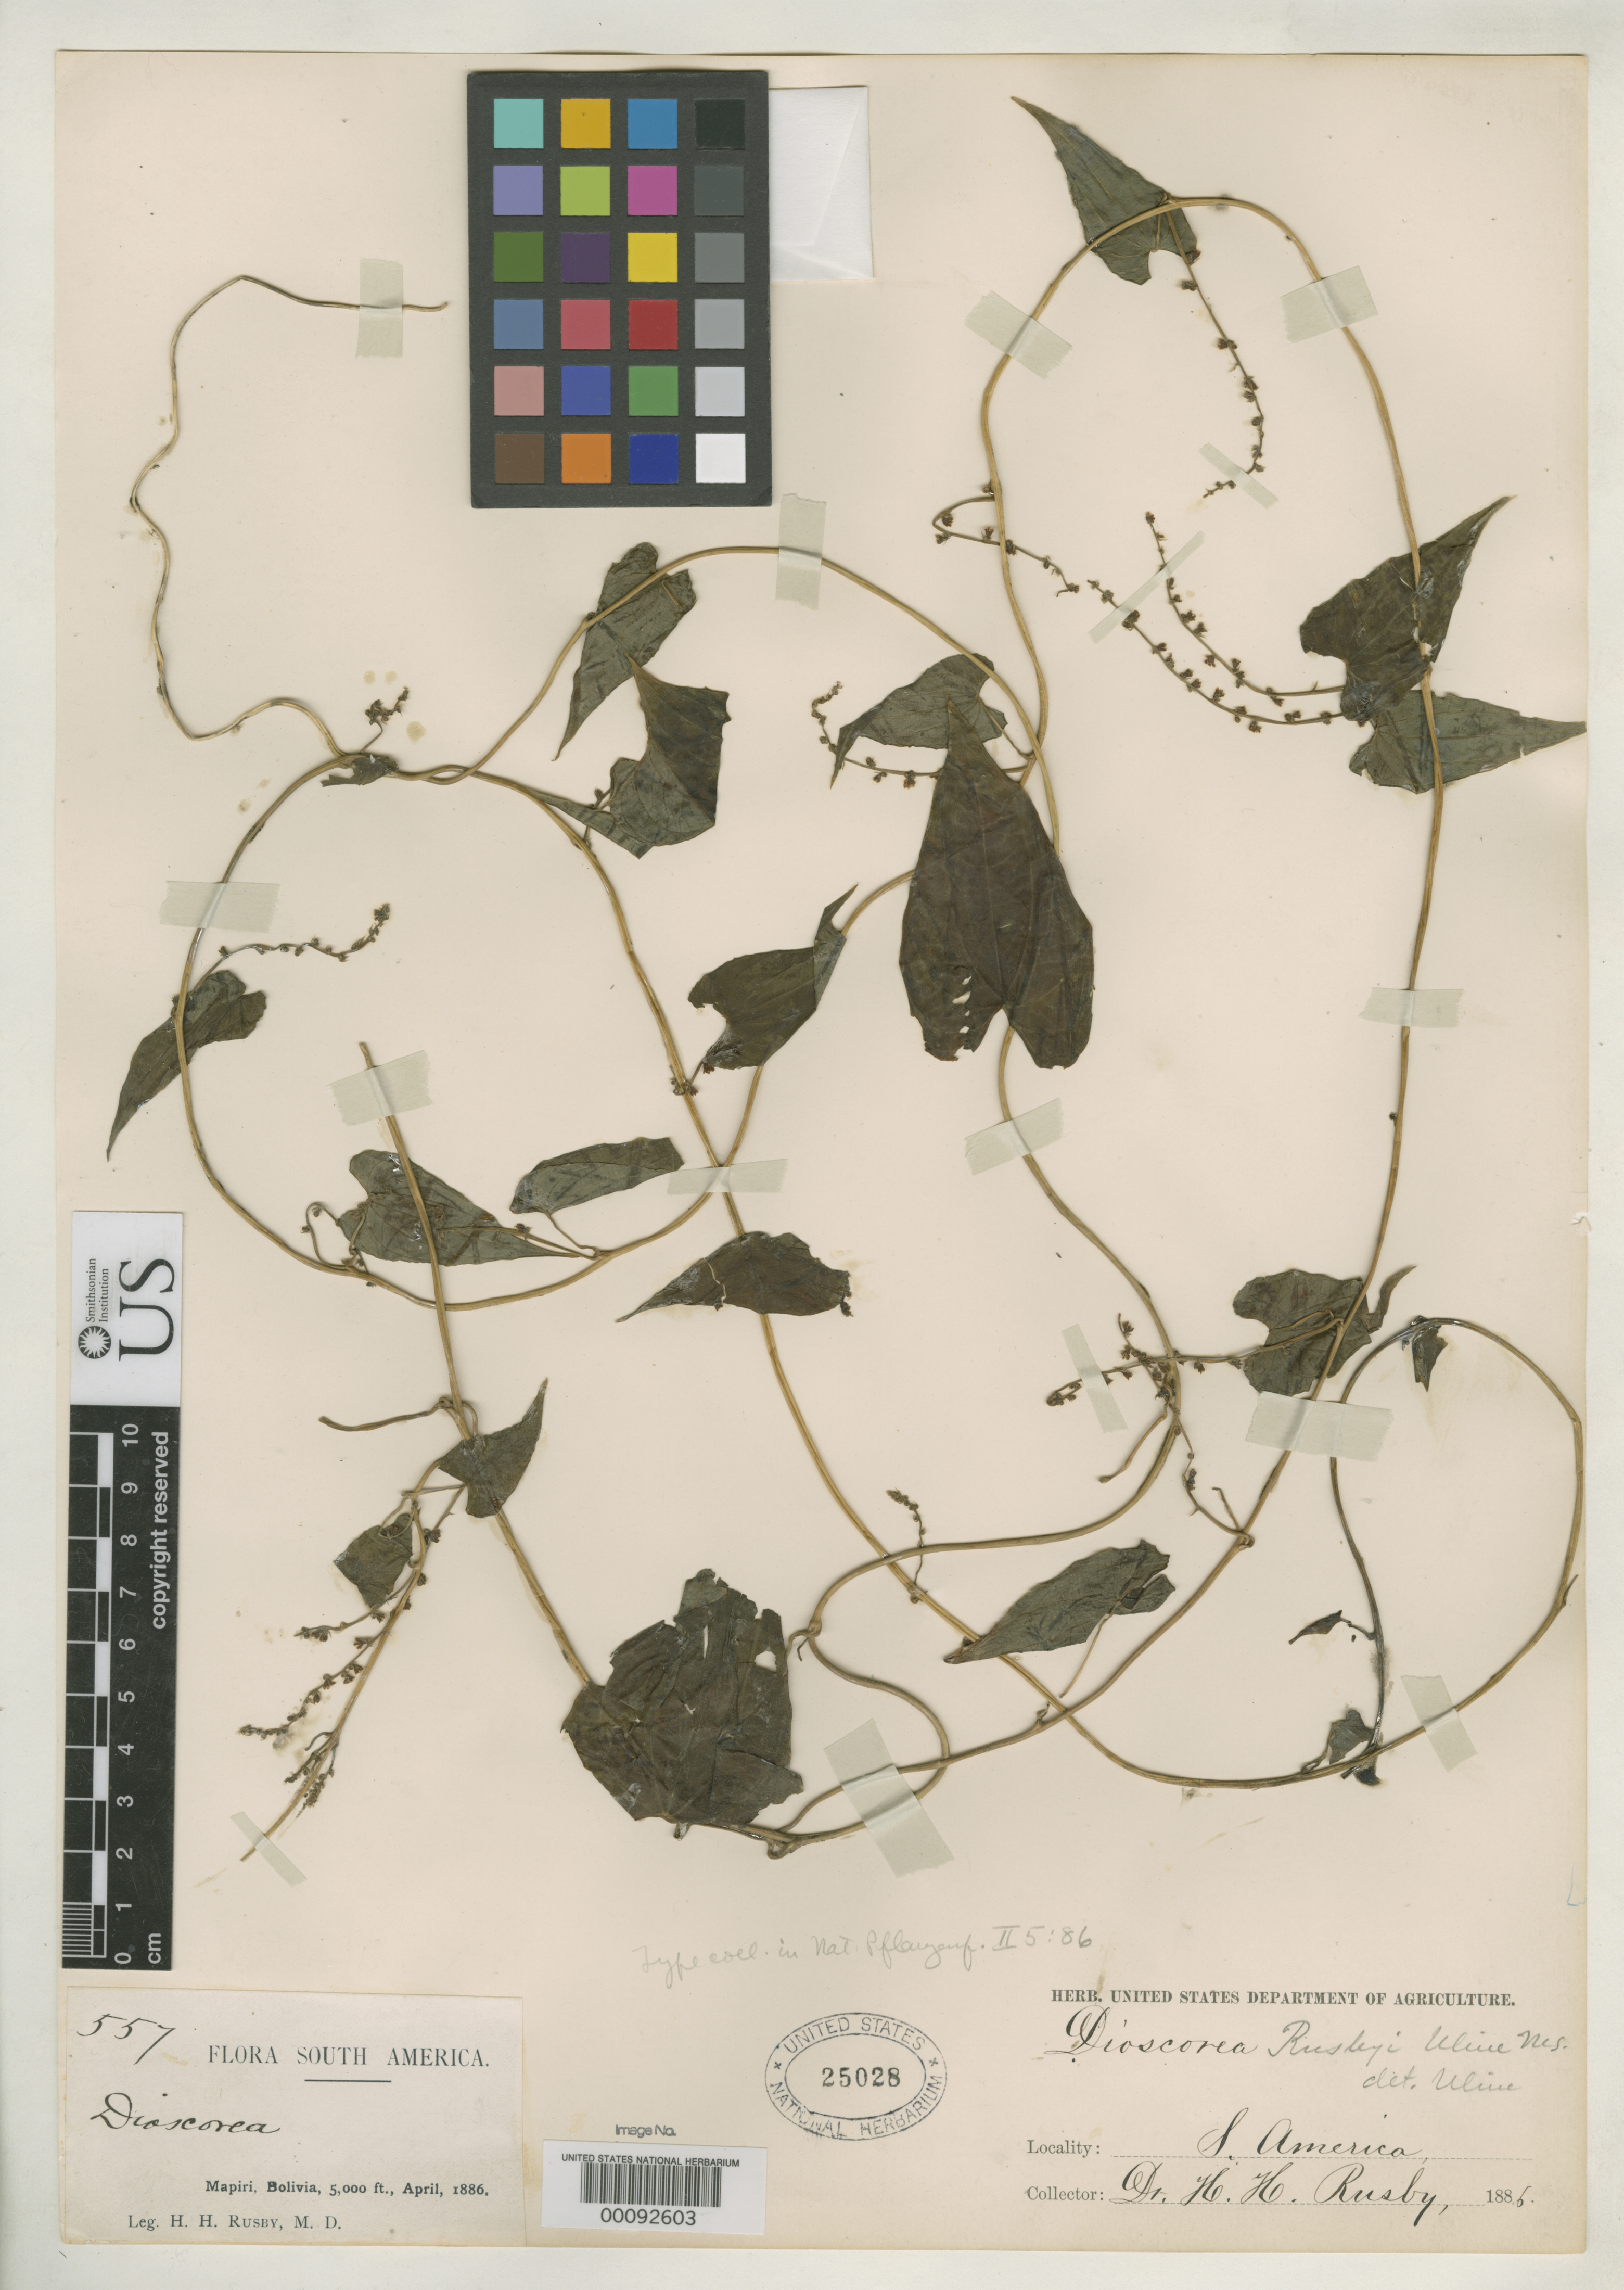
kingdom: Plantae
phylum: Tracheophyta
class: Liliopsida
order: Dioscoreales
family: Dioscoreaceae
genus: Dioscorea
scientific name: Dioscorea rusbyi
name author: Uline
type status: Type Collection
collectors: H. H. Rusby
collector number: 557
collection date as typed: Apr 1886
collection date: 1886-04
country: Bolivia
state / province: La Páz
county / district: Larecaja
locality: Mapiri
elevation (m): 1524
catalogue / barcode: US 25028